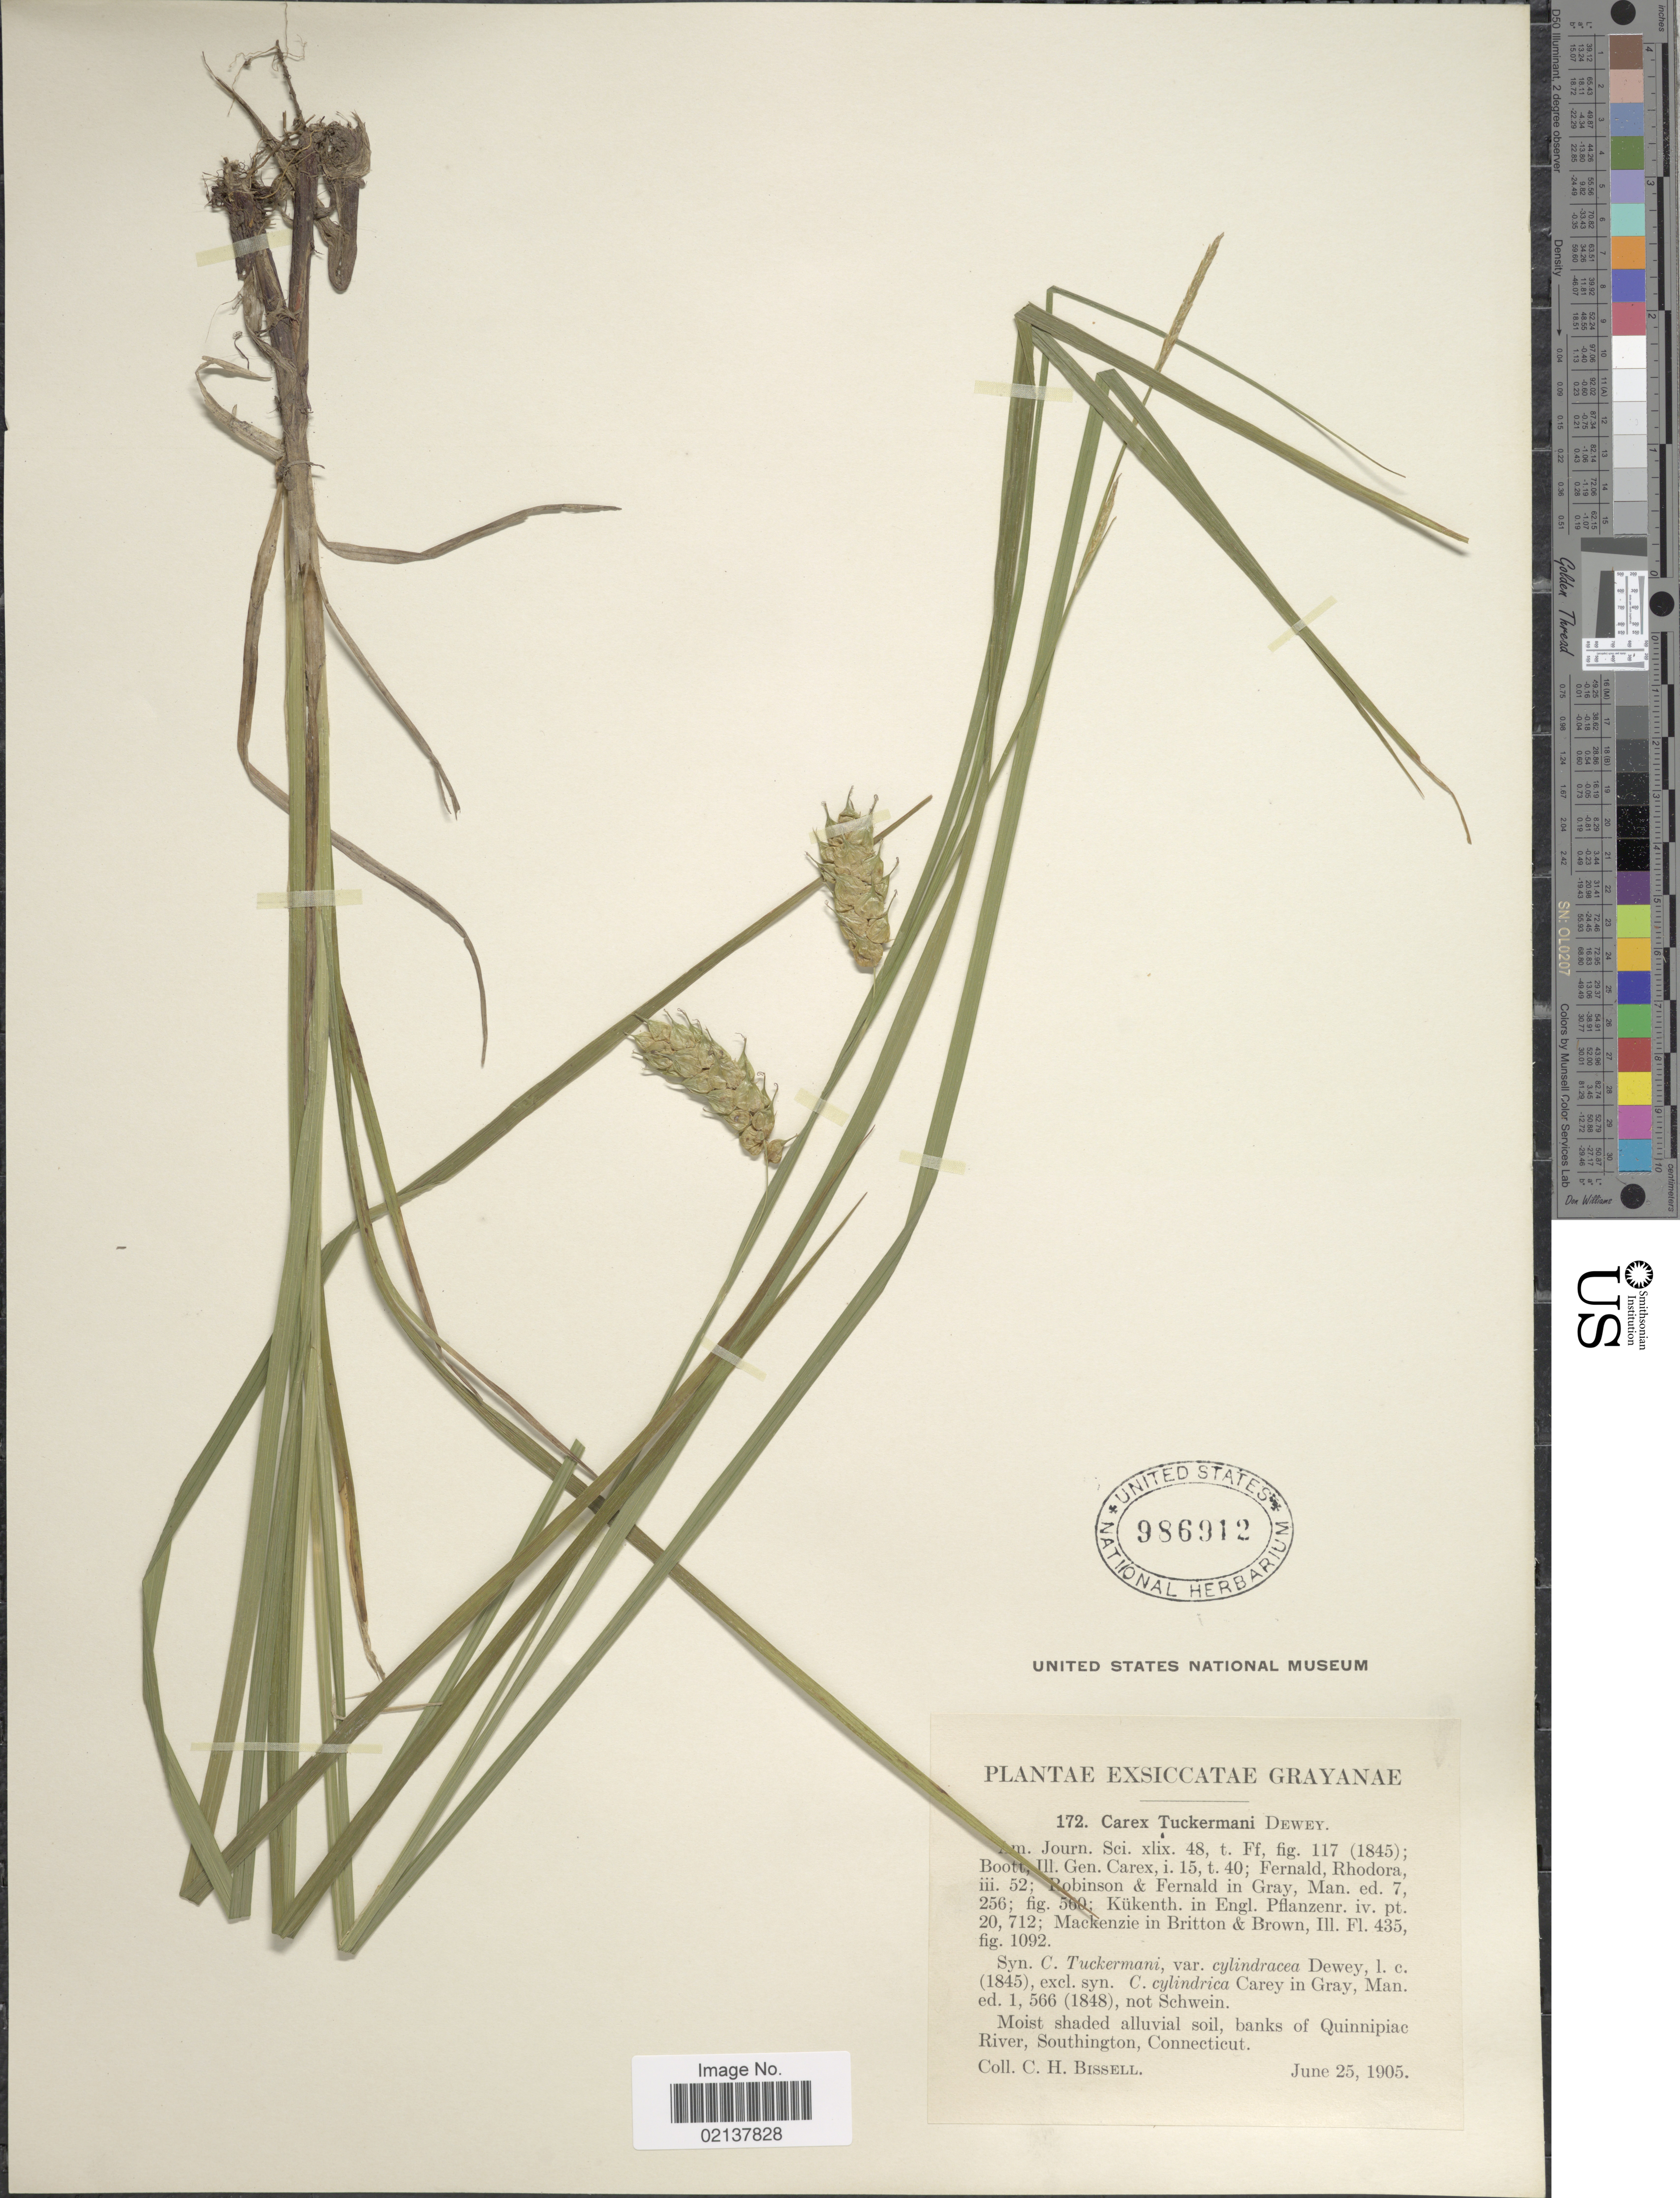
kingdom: Plantae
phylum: Tracheophyta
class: Liliopsida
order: Poales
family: Cyperaceae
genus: Carex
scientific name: Carex tuckermanii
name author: Boott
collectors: C. Bissell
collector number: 172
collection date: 1905-06-25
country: United States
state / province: Connecticut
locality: Moist shaded alluvial soil, bank of Quinnipiac River, Southington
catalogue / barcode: US 986912